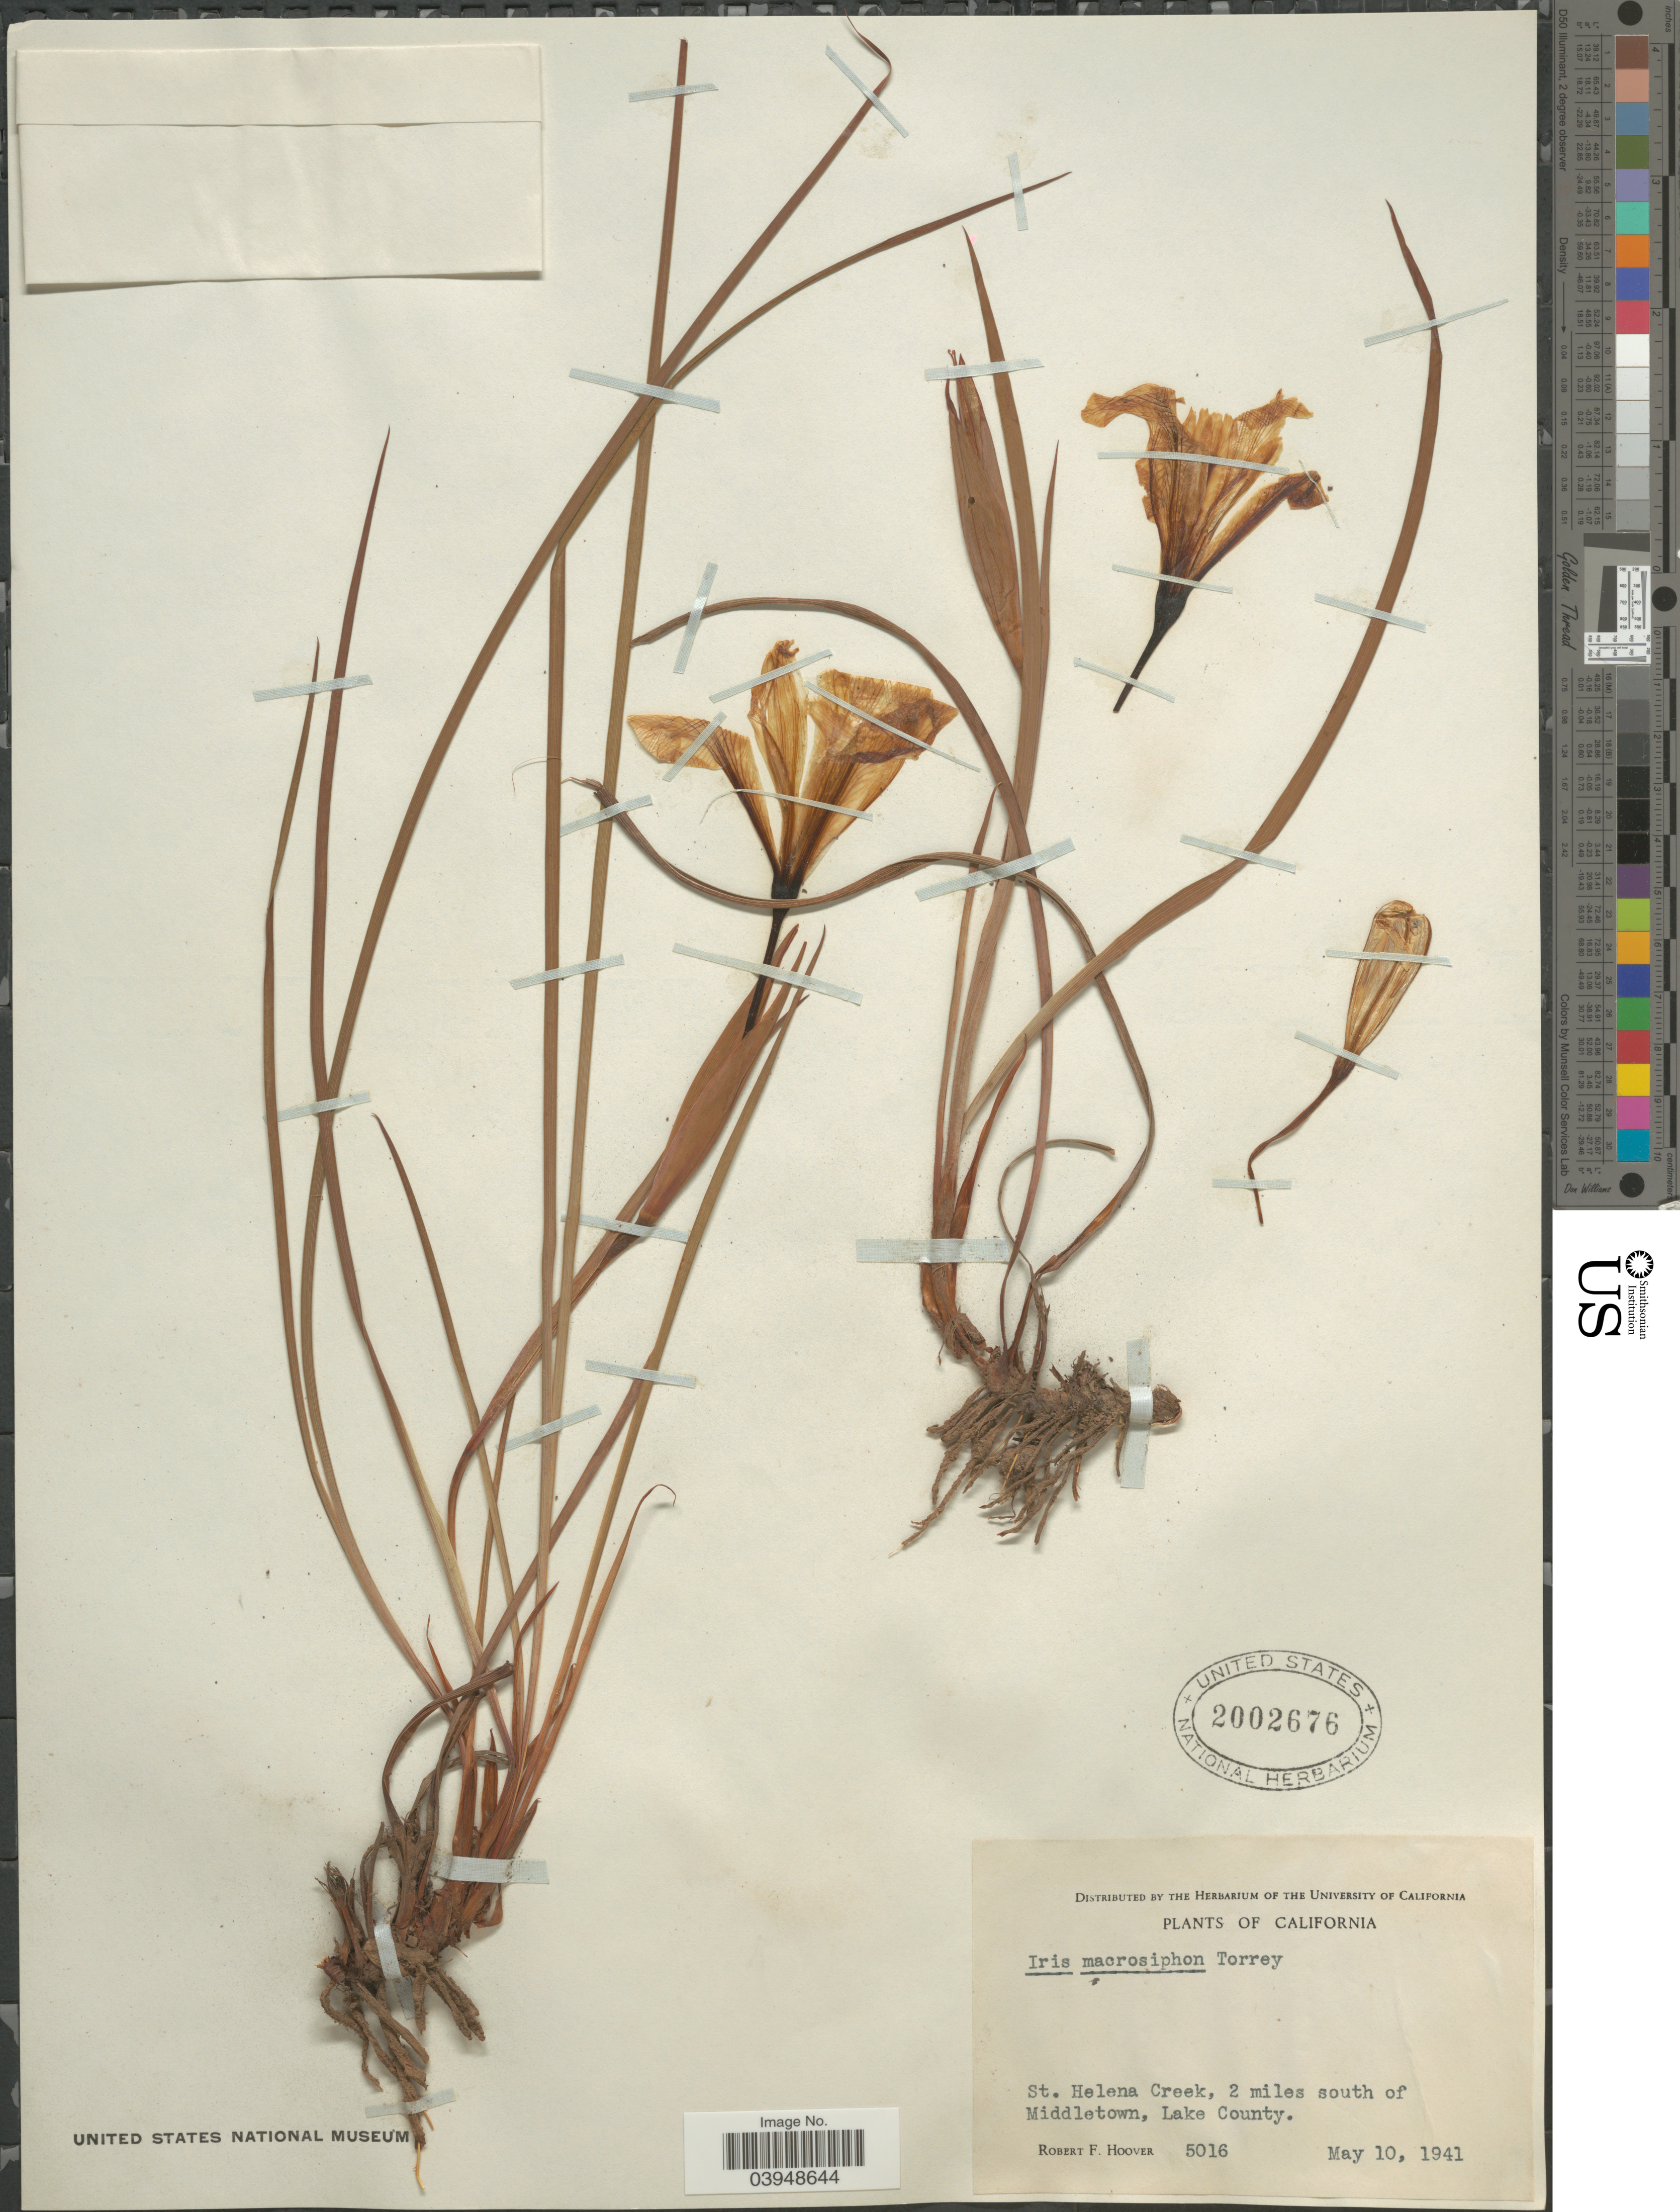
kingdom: Plantae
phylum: Tracheophyta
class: Liliopsida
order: Asparagales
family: Iridaceae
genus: Iris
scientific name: Iris macrosiphon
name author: Torr.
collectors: R. F. Hoover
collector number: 5016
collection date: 1941-05-10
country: United States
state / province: California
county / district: Lake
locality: St. Helena Creek, 2 miles south of Middleton, Lake County.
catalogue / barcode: US 2002676